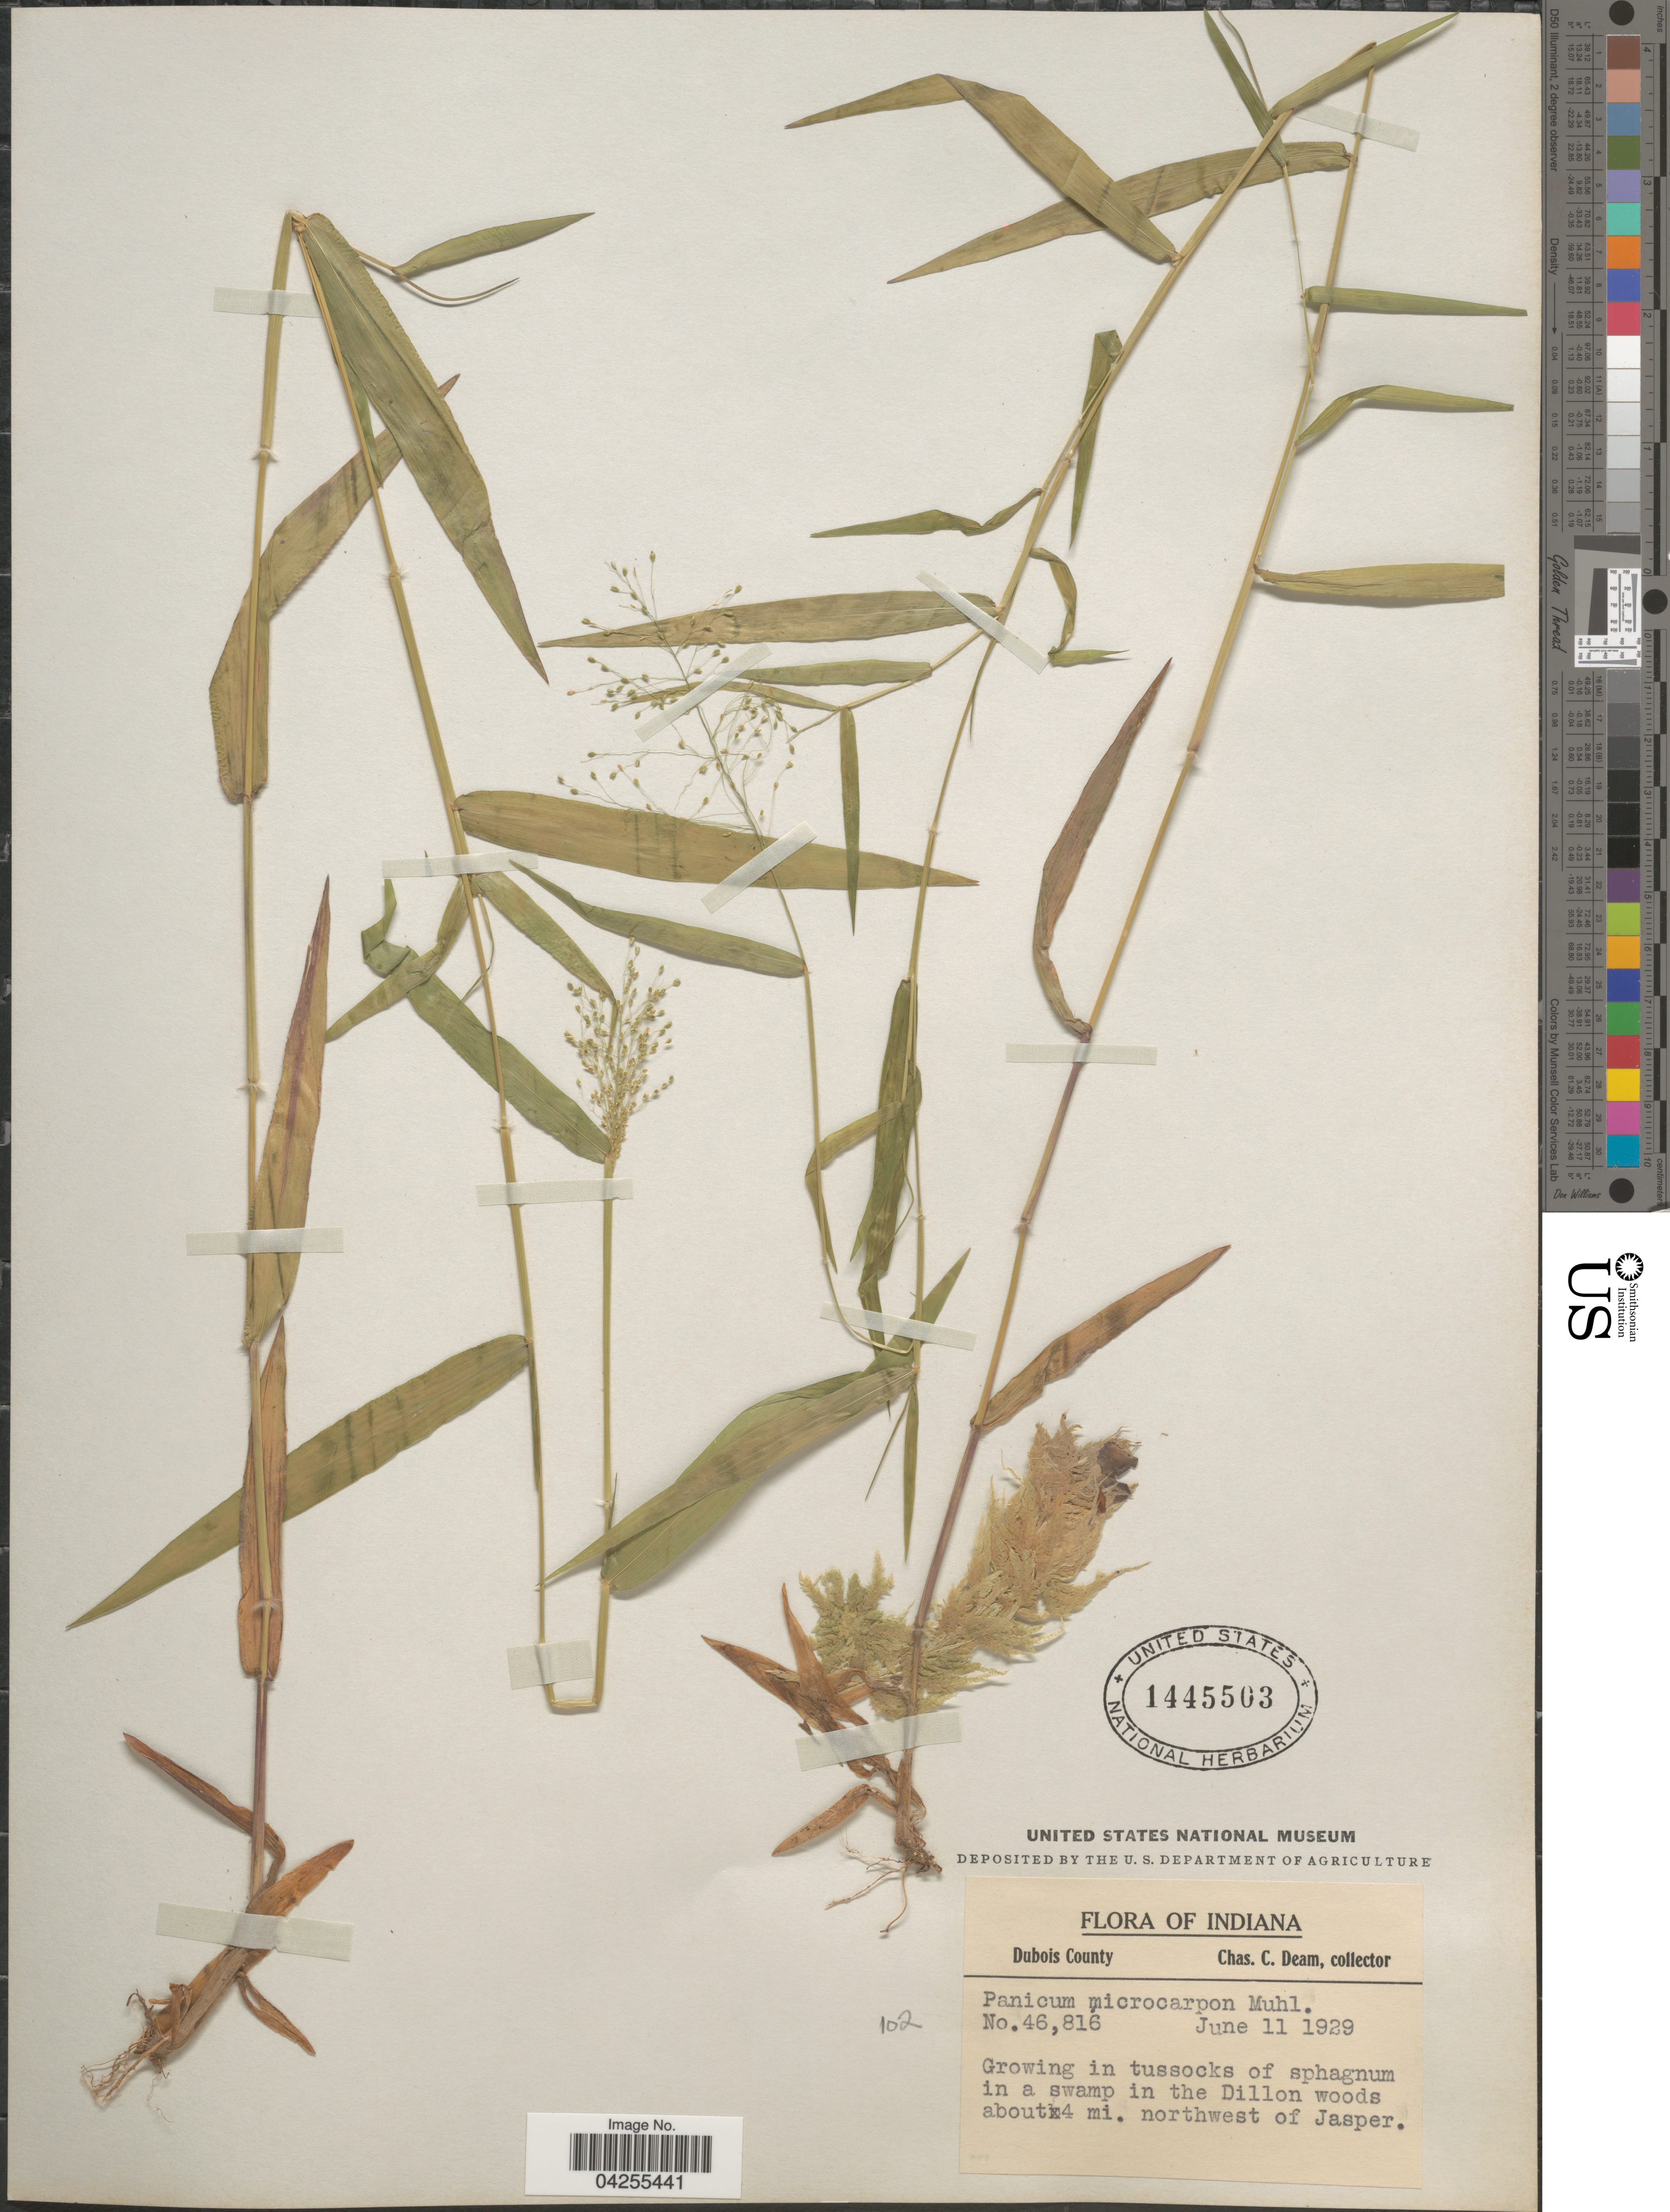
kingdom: Plantae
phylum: Tracheophyta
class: Liliopsida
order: Poales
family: Poaceae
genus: Dichanthelium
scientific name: Dichanthelium dichotomum var. dichotomum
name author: (L.) Gould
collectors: C. C. Deam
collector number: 46816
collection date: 1929-06-11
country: United States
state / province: Indiana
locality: Dubois County. Growing in tussocks of sphagnum in a swamp in the Dillon woods about 4 mi. northwest of Jasper.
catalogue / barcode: US 1445503